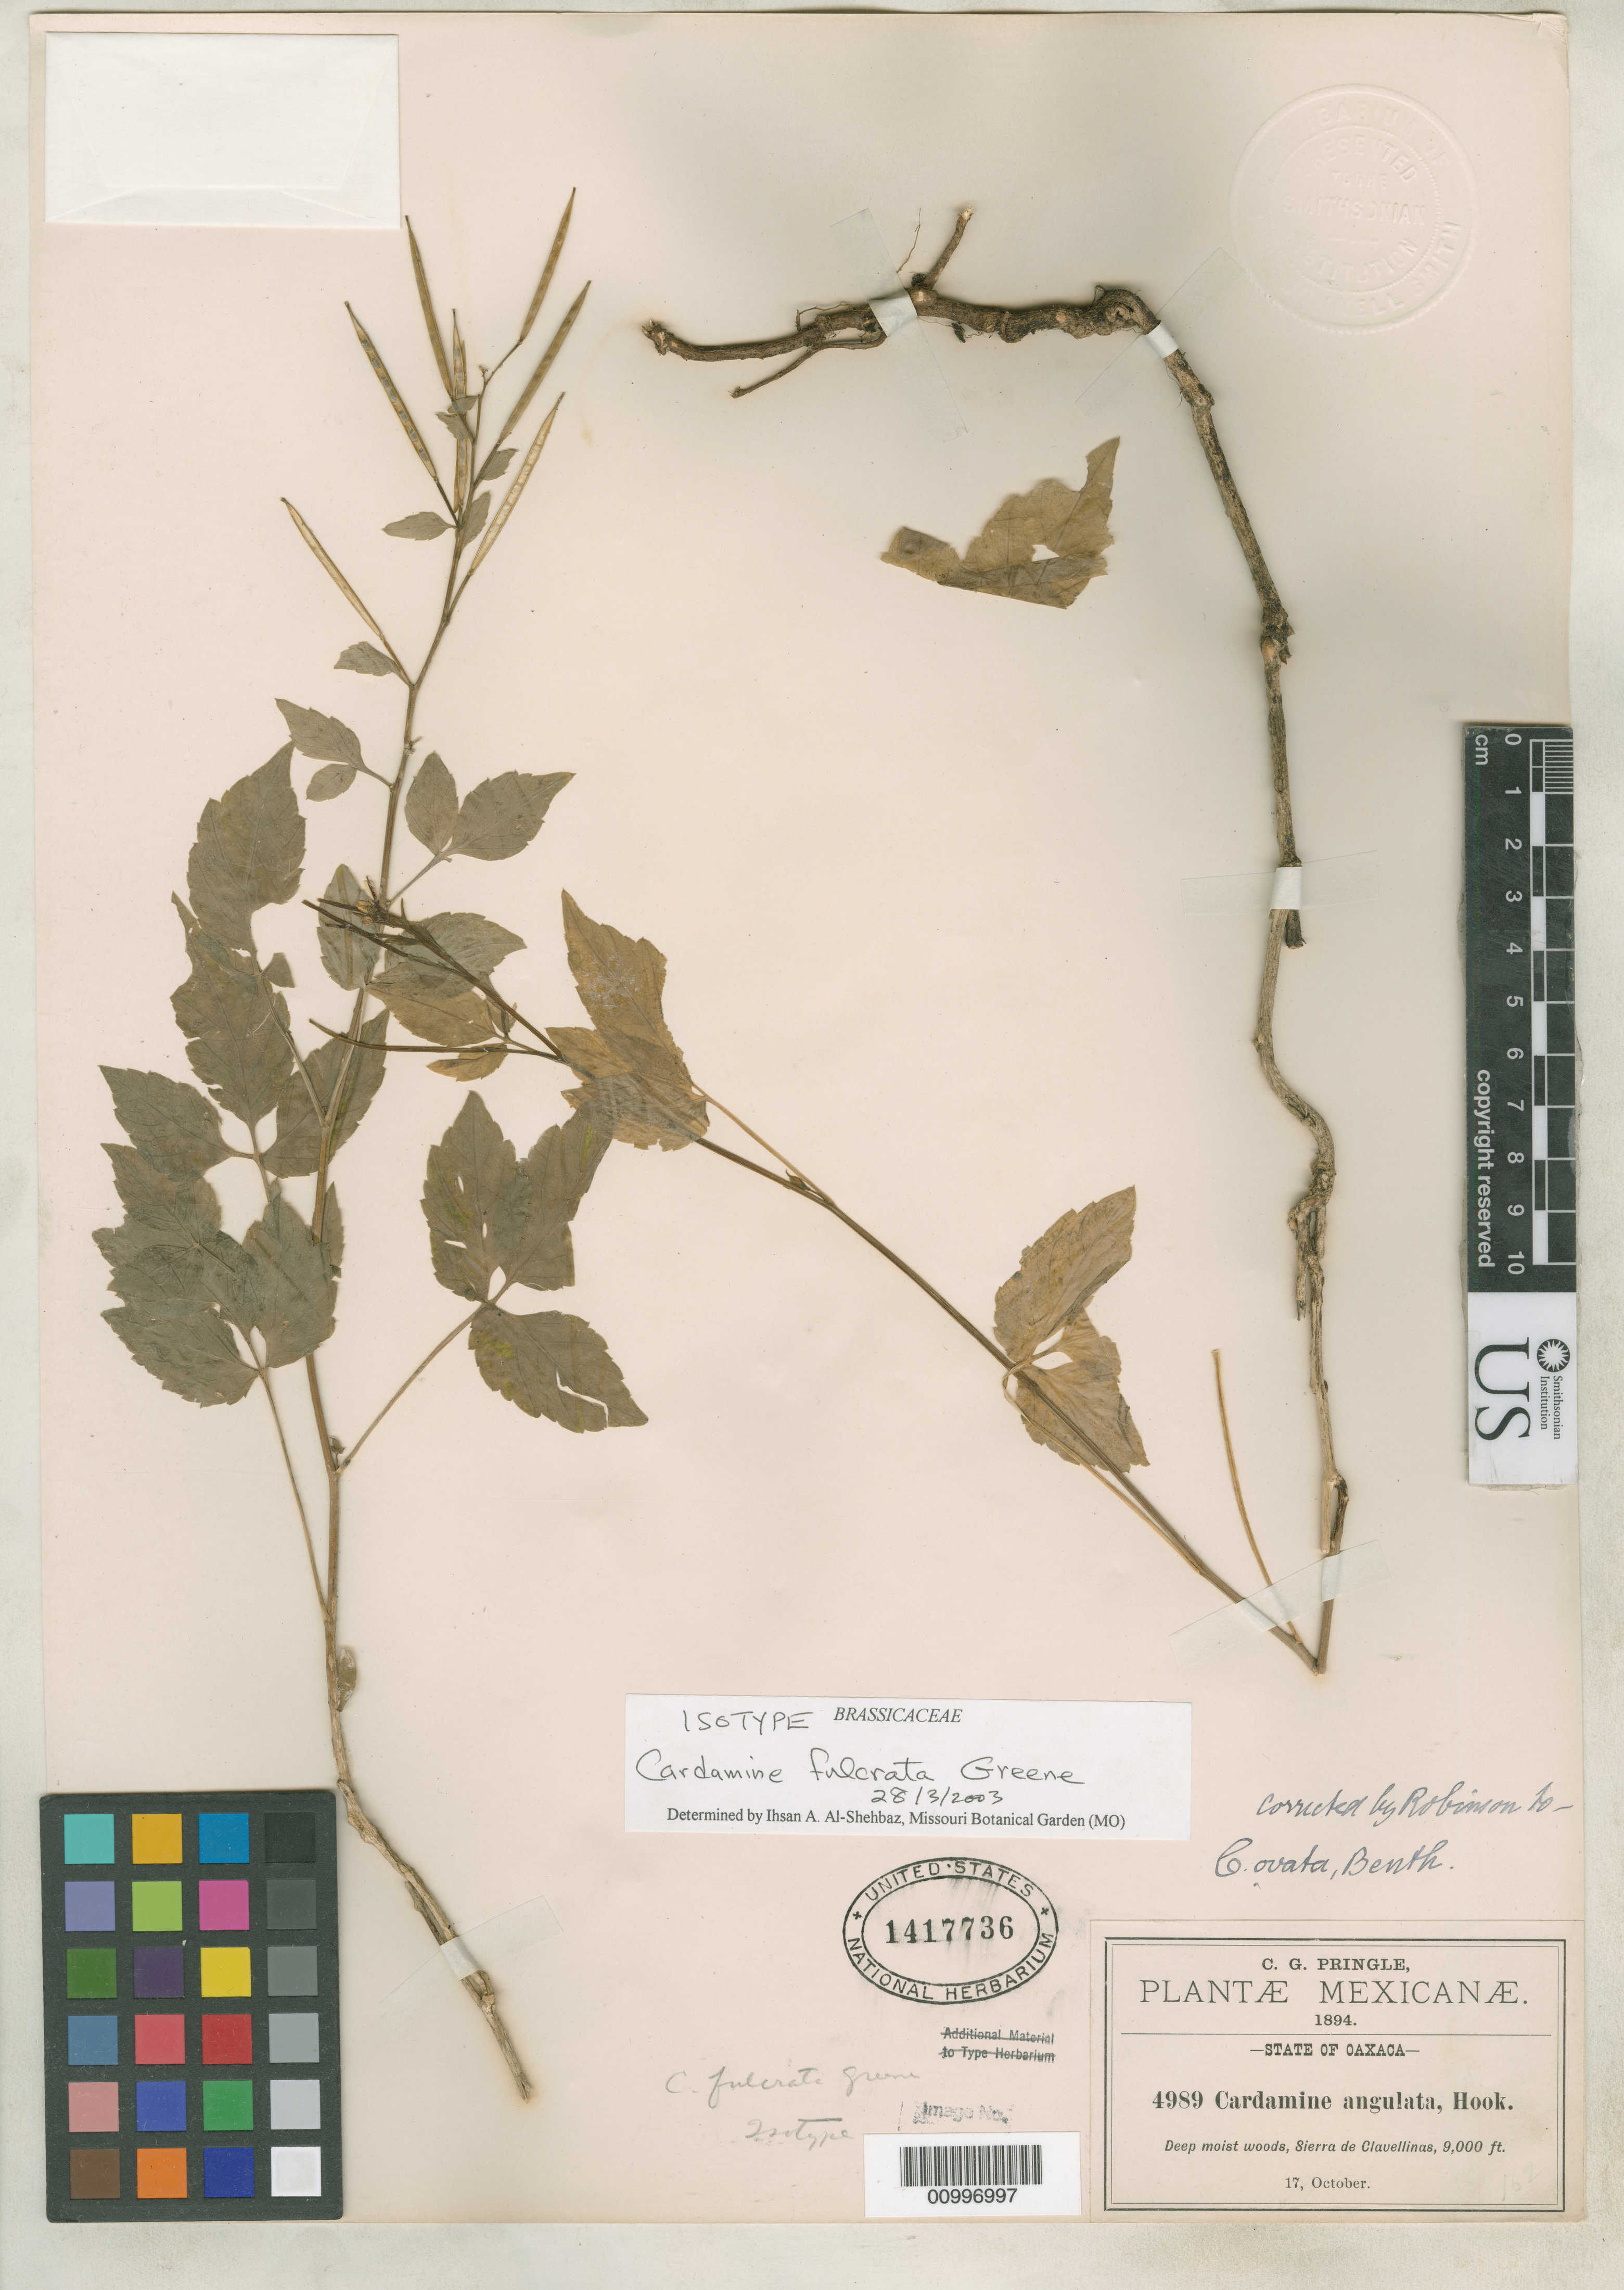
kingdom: Plantae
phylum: Tracheophyta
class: Magnoliopsida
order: Brassicales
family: Brassicaceae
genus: Cardamine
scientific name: Cardamine fulcrata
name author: Greene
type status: Isotype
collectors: C. G. Pringle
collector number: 4989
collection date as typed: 17 Oct 1894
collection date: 1894-10-17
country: Mexico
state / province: Oaxaca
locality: Sierra de Clavellinas.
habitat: Deep moist woods.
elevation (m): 2743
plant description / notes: From the herbarium of J. Donnell Smith.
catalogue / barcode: US 1417736